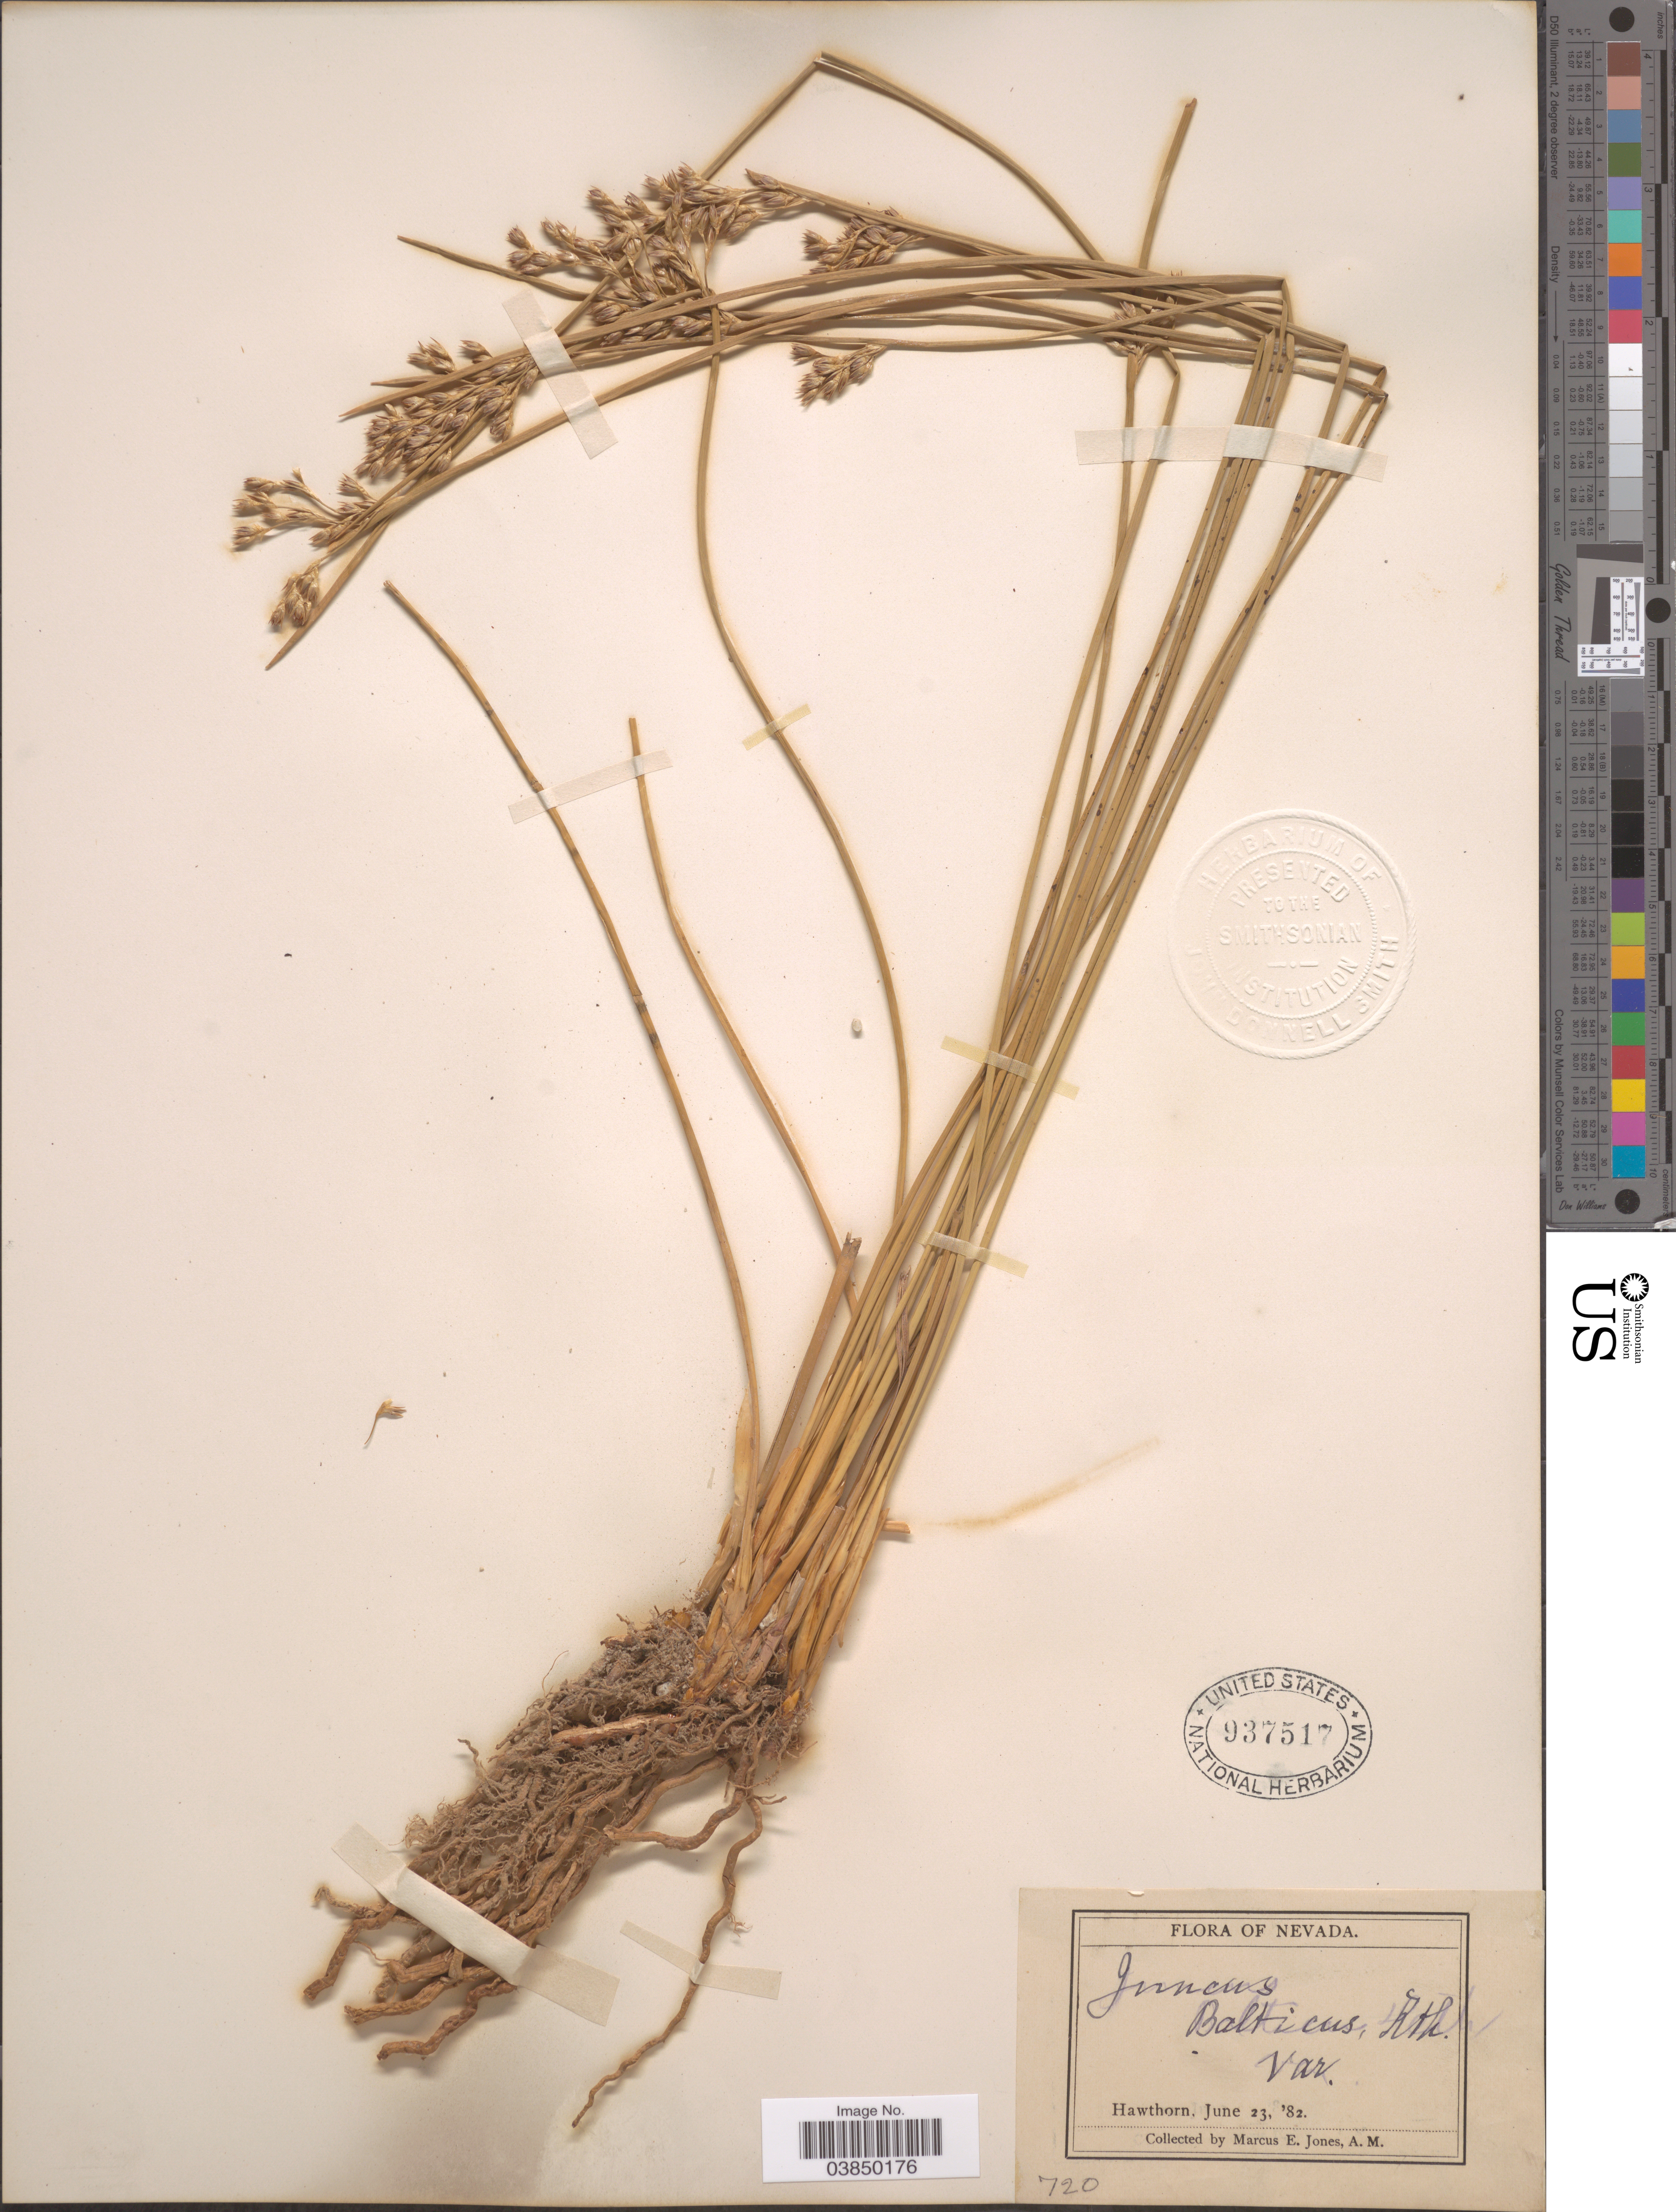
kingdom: Plantae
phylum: Tracheophyta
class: Liliopsida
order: Poales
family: Juncaceae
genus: Juncus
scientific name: Juncus balticus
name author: Willd.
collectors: M. E. Jones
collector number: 720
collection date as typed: Transcribed d/m/y: 23/6/82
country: United States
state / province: Nevada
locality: Hawthorn.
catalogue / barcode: US 937517